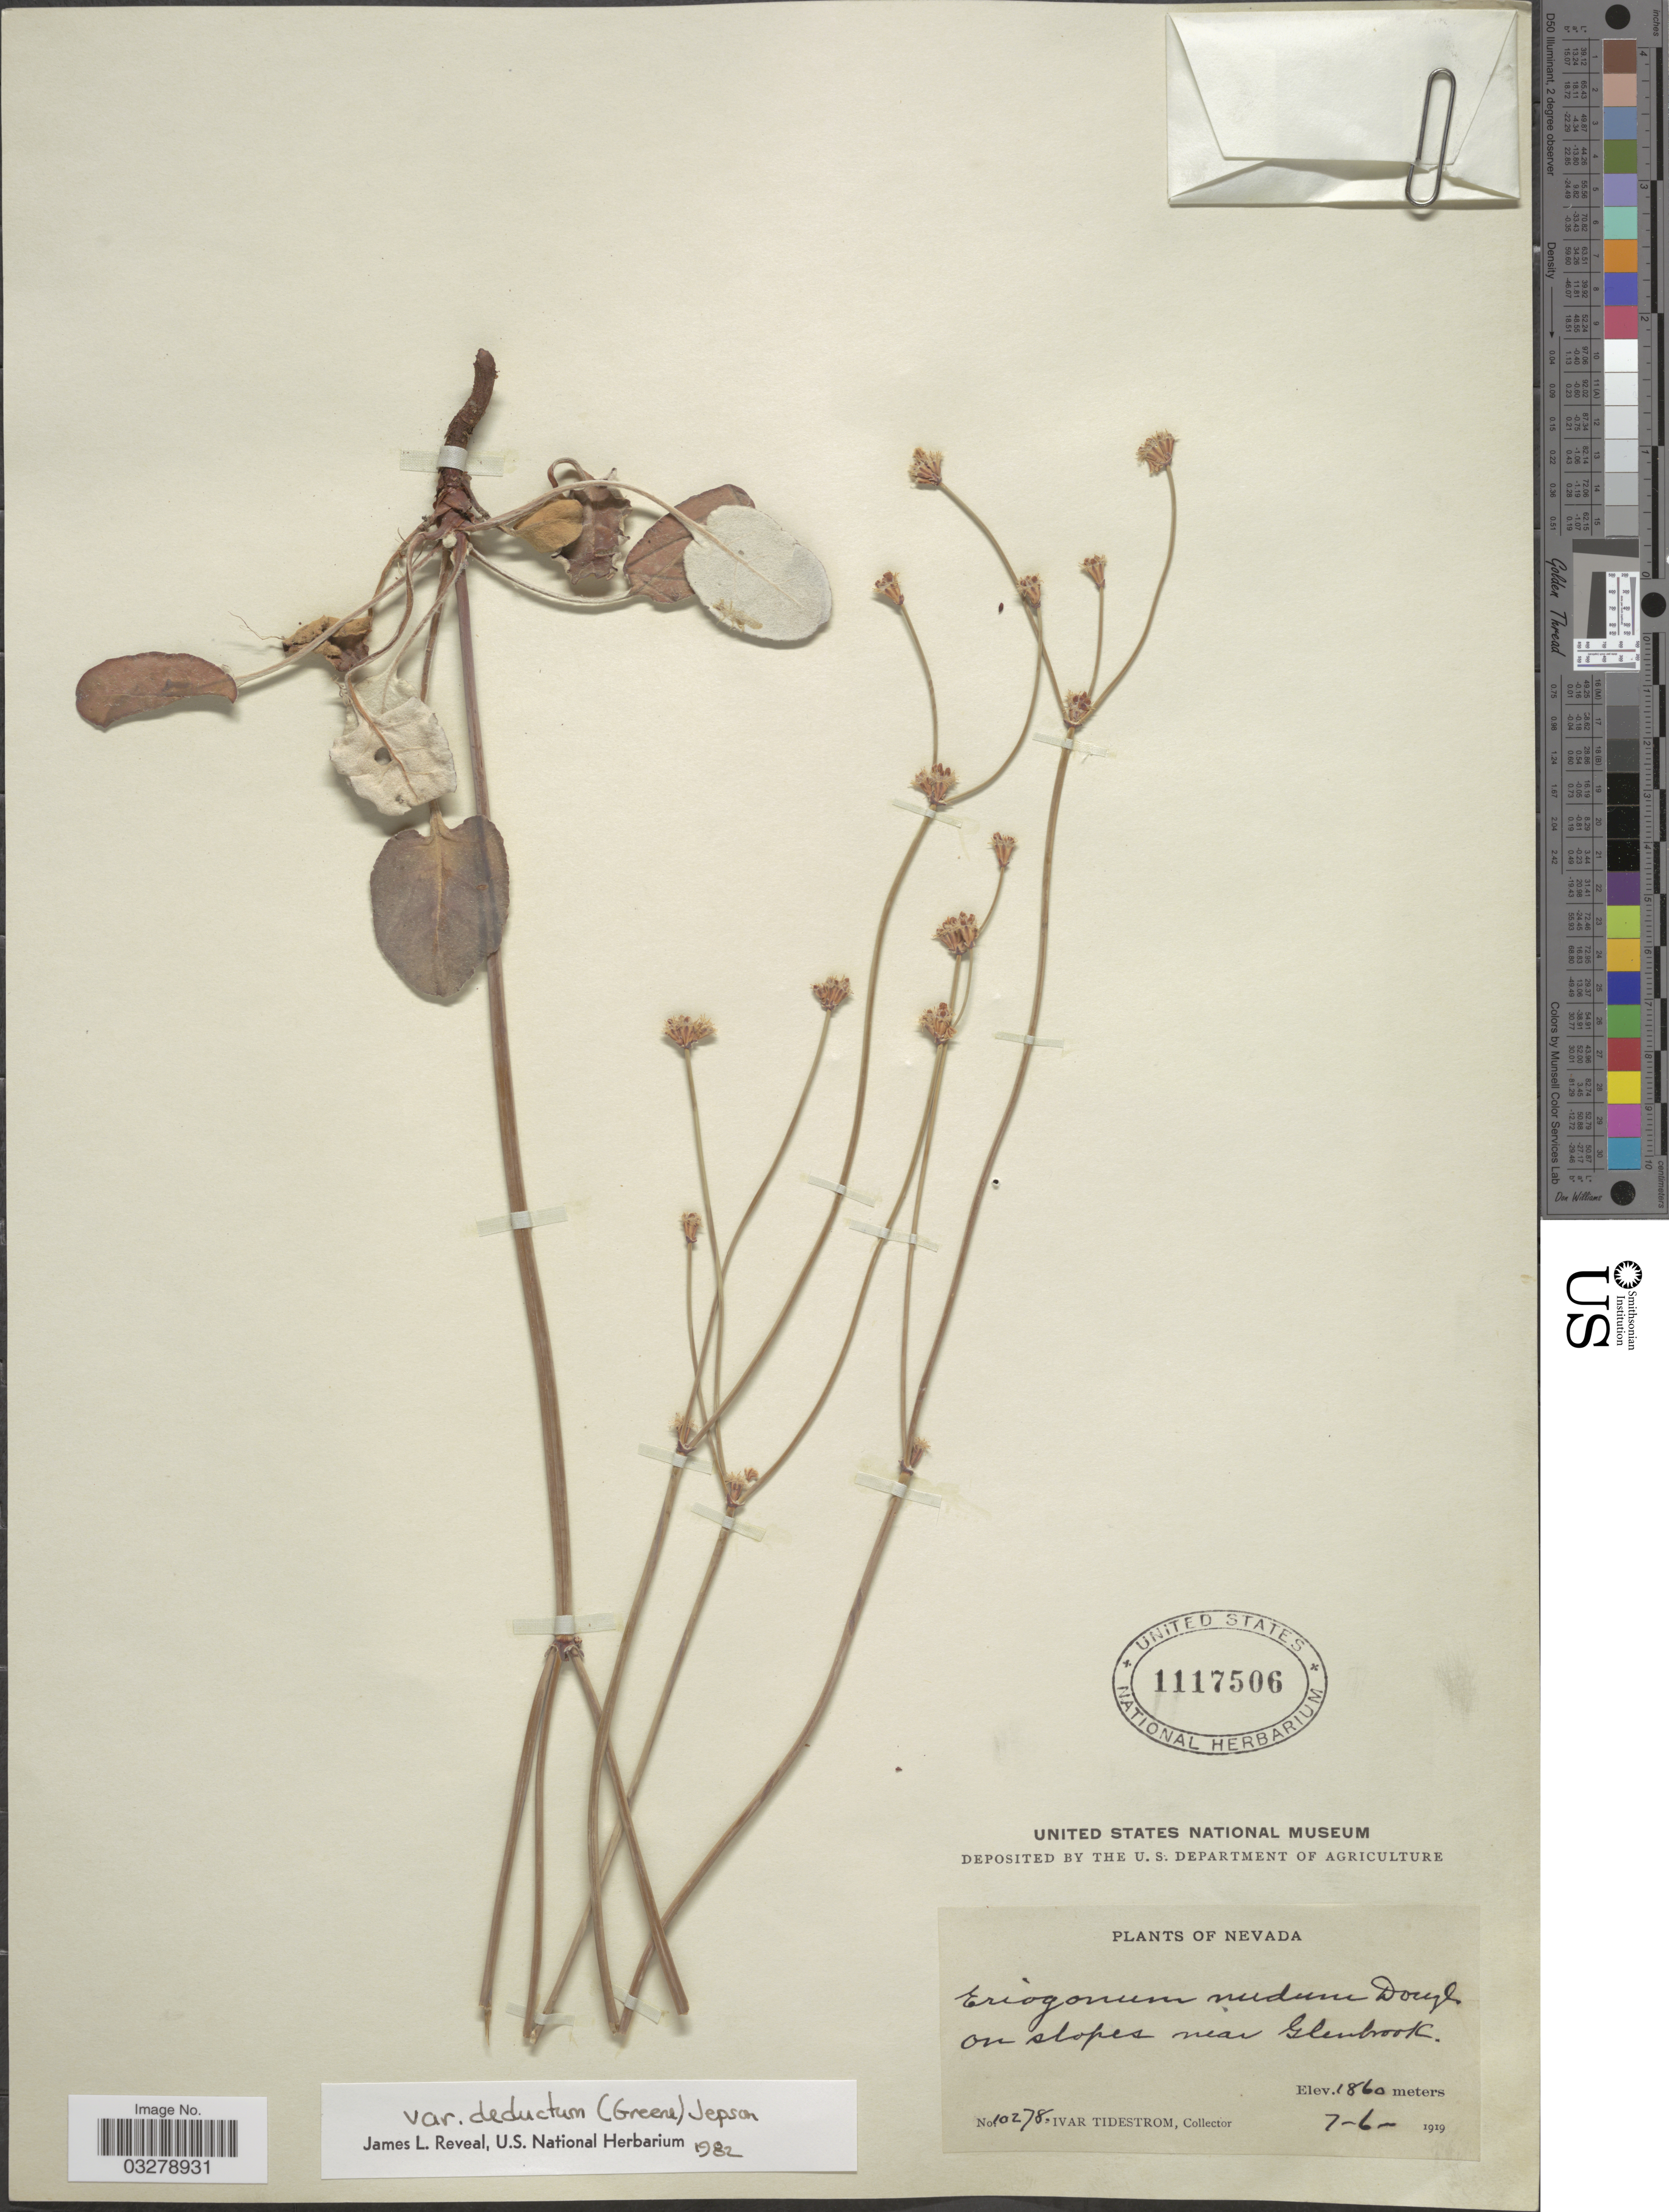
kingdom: Plantae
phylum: Tracheophyta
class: Magnoliopsida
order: Caryophyllales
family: Polygonaceae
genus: Eriogonum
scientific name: Eriogonum nudum var. deductum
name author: (Greene) Jeps.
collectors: I. F. Tidestrom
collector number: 10278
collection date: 1919-07-06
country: United States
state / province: Nevada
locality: On slopes near Glenbrook.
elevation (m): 1860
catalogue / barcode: US 1117506